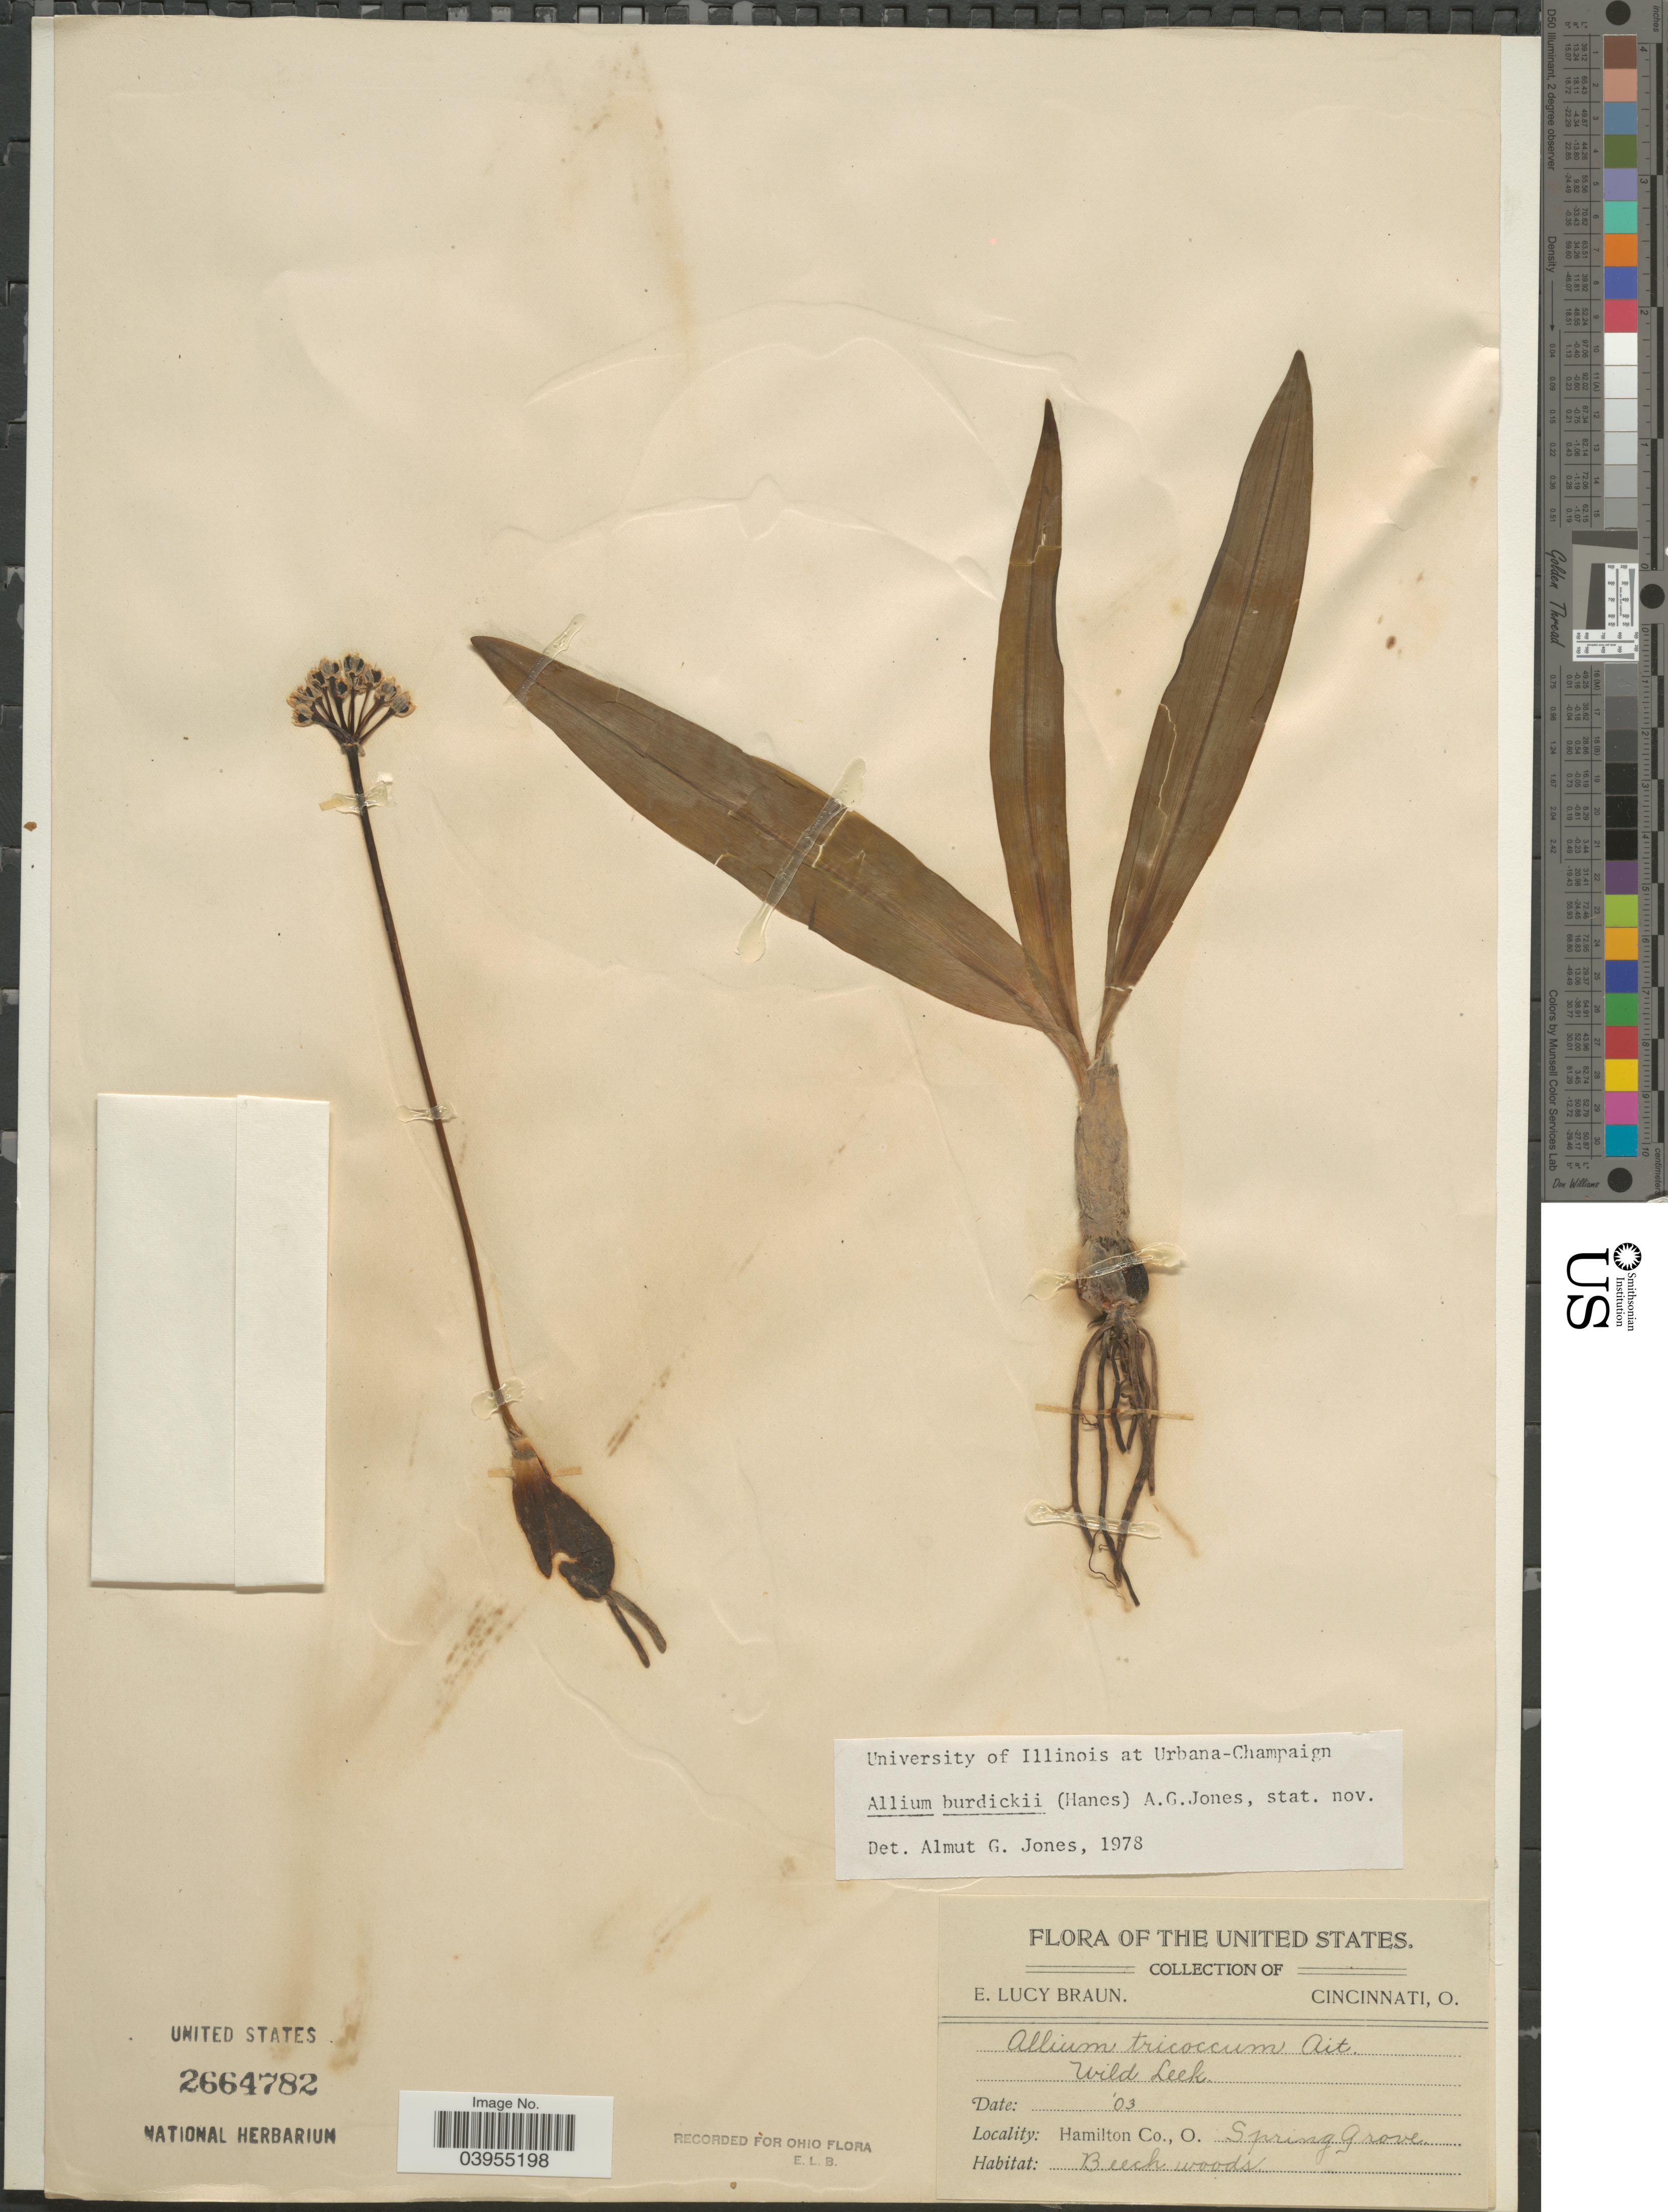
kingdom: Plantae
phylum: Tracheophyta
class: Liliopsida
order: Asparagales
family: Amaryllidaceae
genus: Allium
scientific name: Allium burdickii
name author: (Hanes) A.G. Jones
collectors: E. L. Braun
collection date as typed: Transcribed d/m/y: //3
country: United States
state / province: Ohio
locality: Hamilton Co., Spring Grove.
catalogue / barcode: US 2664782